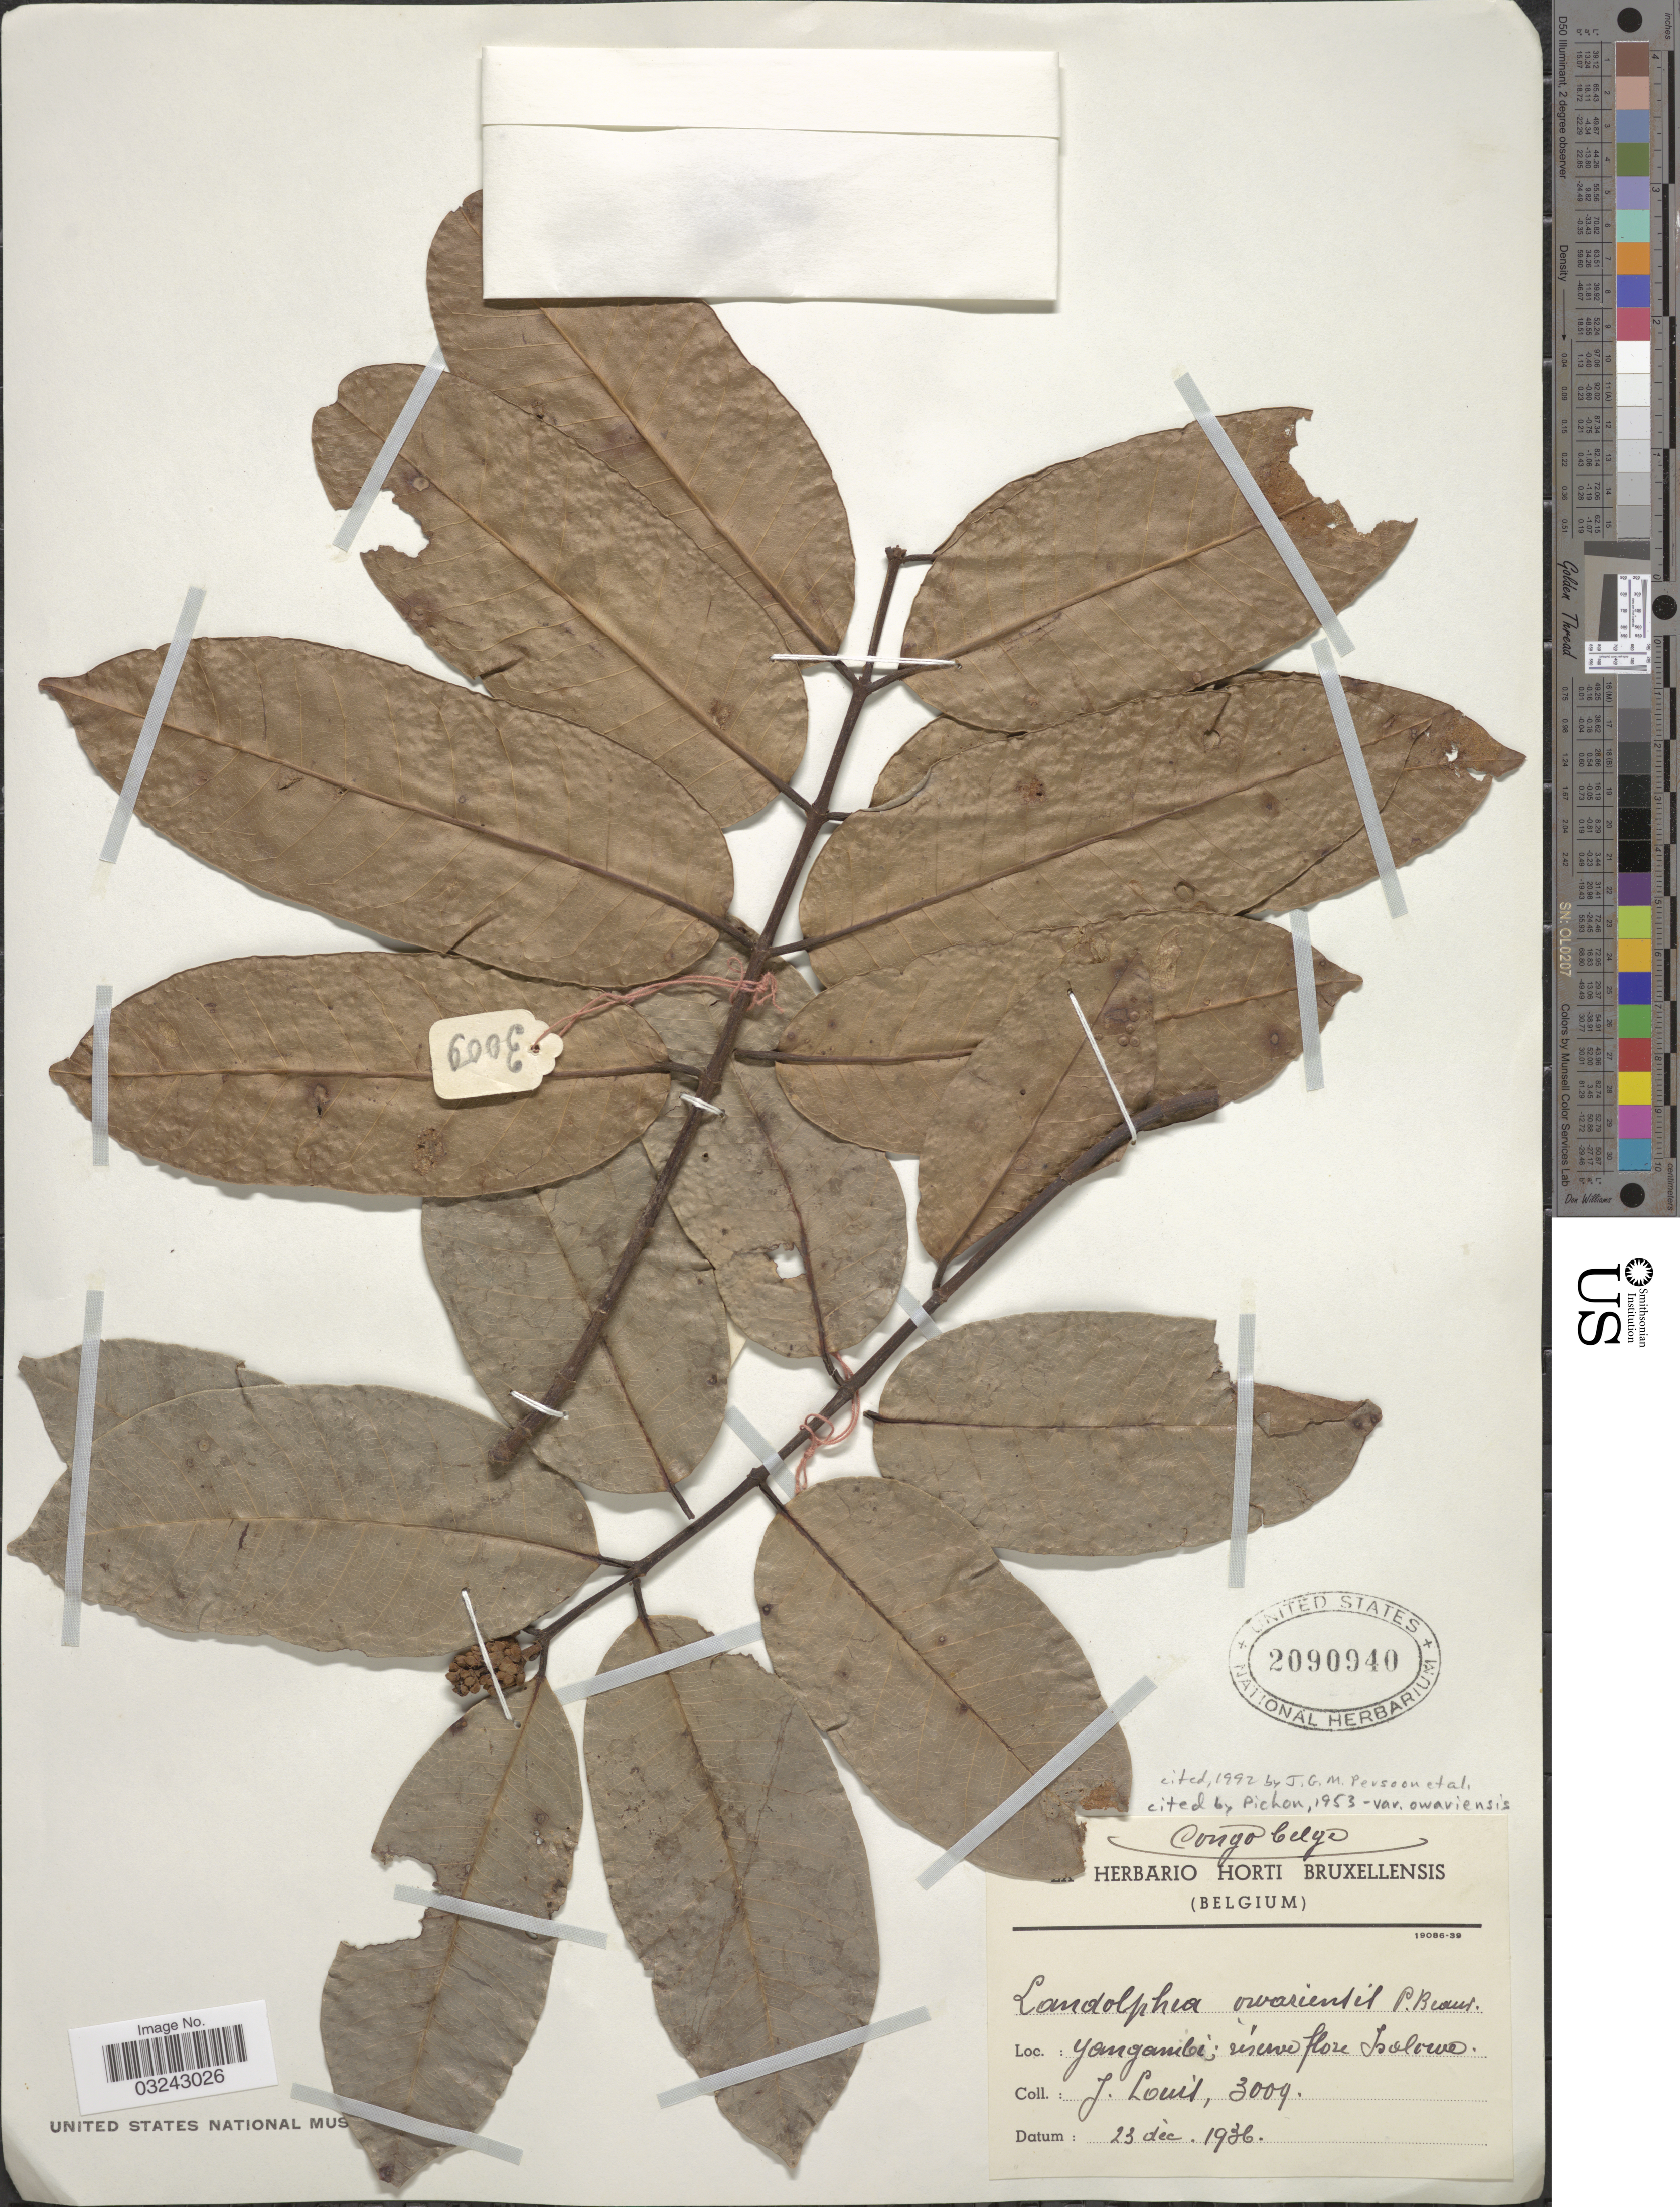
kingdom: Plantae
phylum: Tracheophyta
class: Magnoliopsida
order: Gentianales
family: Apocynaceae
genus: Landolphia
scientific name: Landolphia owariensis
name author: P. Beauv.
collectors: J. Louis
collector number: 3009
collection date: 1936-12-23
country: Congo, Democratic Republic of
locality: Congo Belge, Yangambi; réserve flore Isalowe.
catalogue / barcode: US 2090940